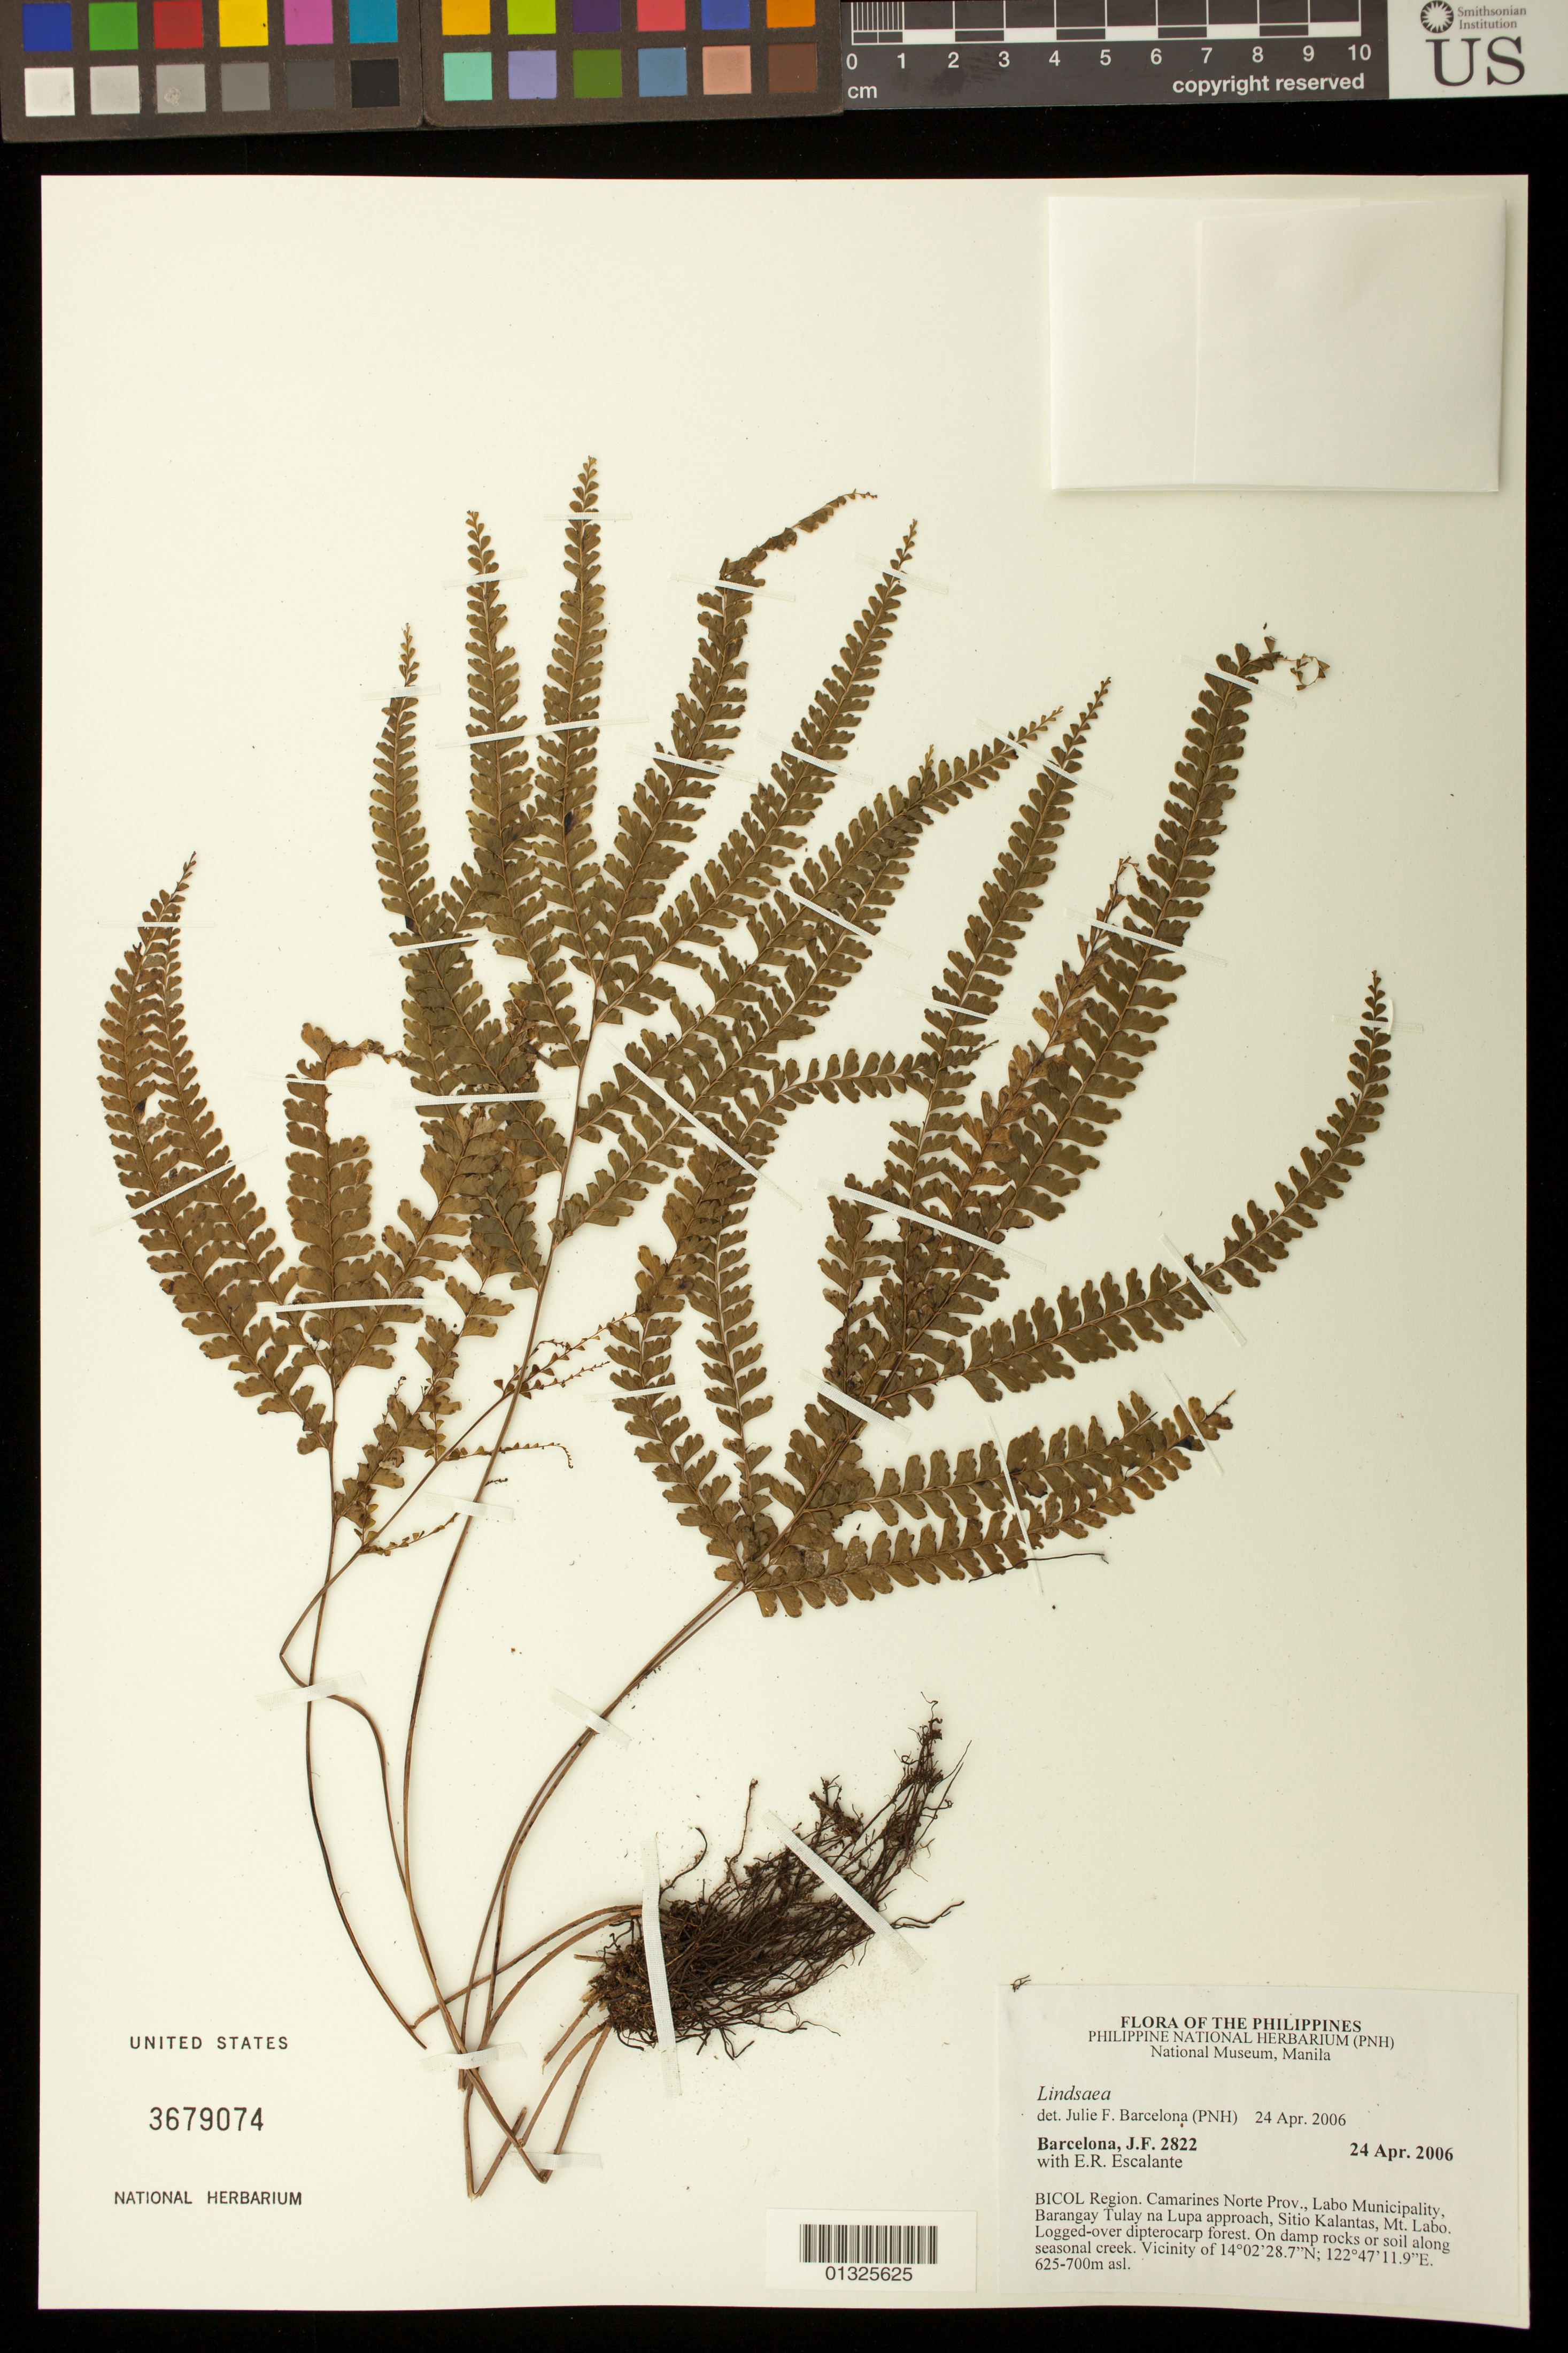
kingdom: Plantae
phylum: Tracheophyta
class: Polypodiopsida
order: Polypodiales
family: Lindsaeaceae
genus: Lindsaea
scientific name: Lindsaea sp.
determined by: Barcelona, J. F.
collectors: J. F. Barcelona & E. Escalante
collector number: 2822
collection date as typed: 24 Apr 2006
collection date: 2006-04-24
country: Philippines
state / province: Bicol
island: Luzon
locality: Bicol Region. Camarines Norte Prov., Labo Municipality, Barangay Tulay na Lupa approach, Sitio Kalantas, Mt. Labo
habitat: Logged-over dipterocarp forest. On damp rocks or soil along seasonal creek.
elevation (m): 625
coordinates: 14 02 28.7 N, 122 47 11.9 E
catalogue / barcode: US 3679074